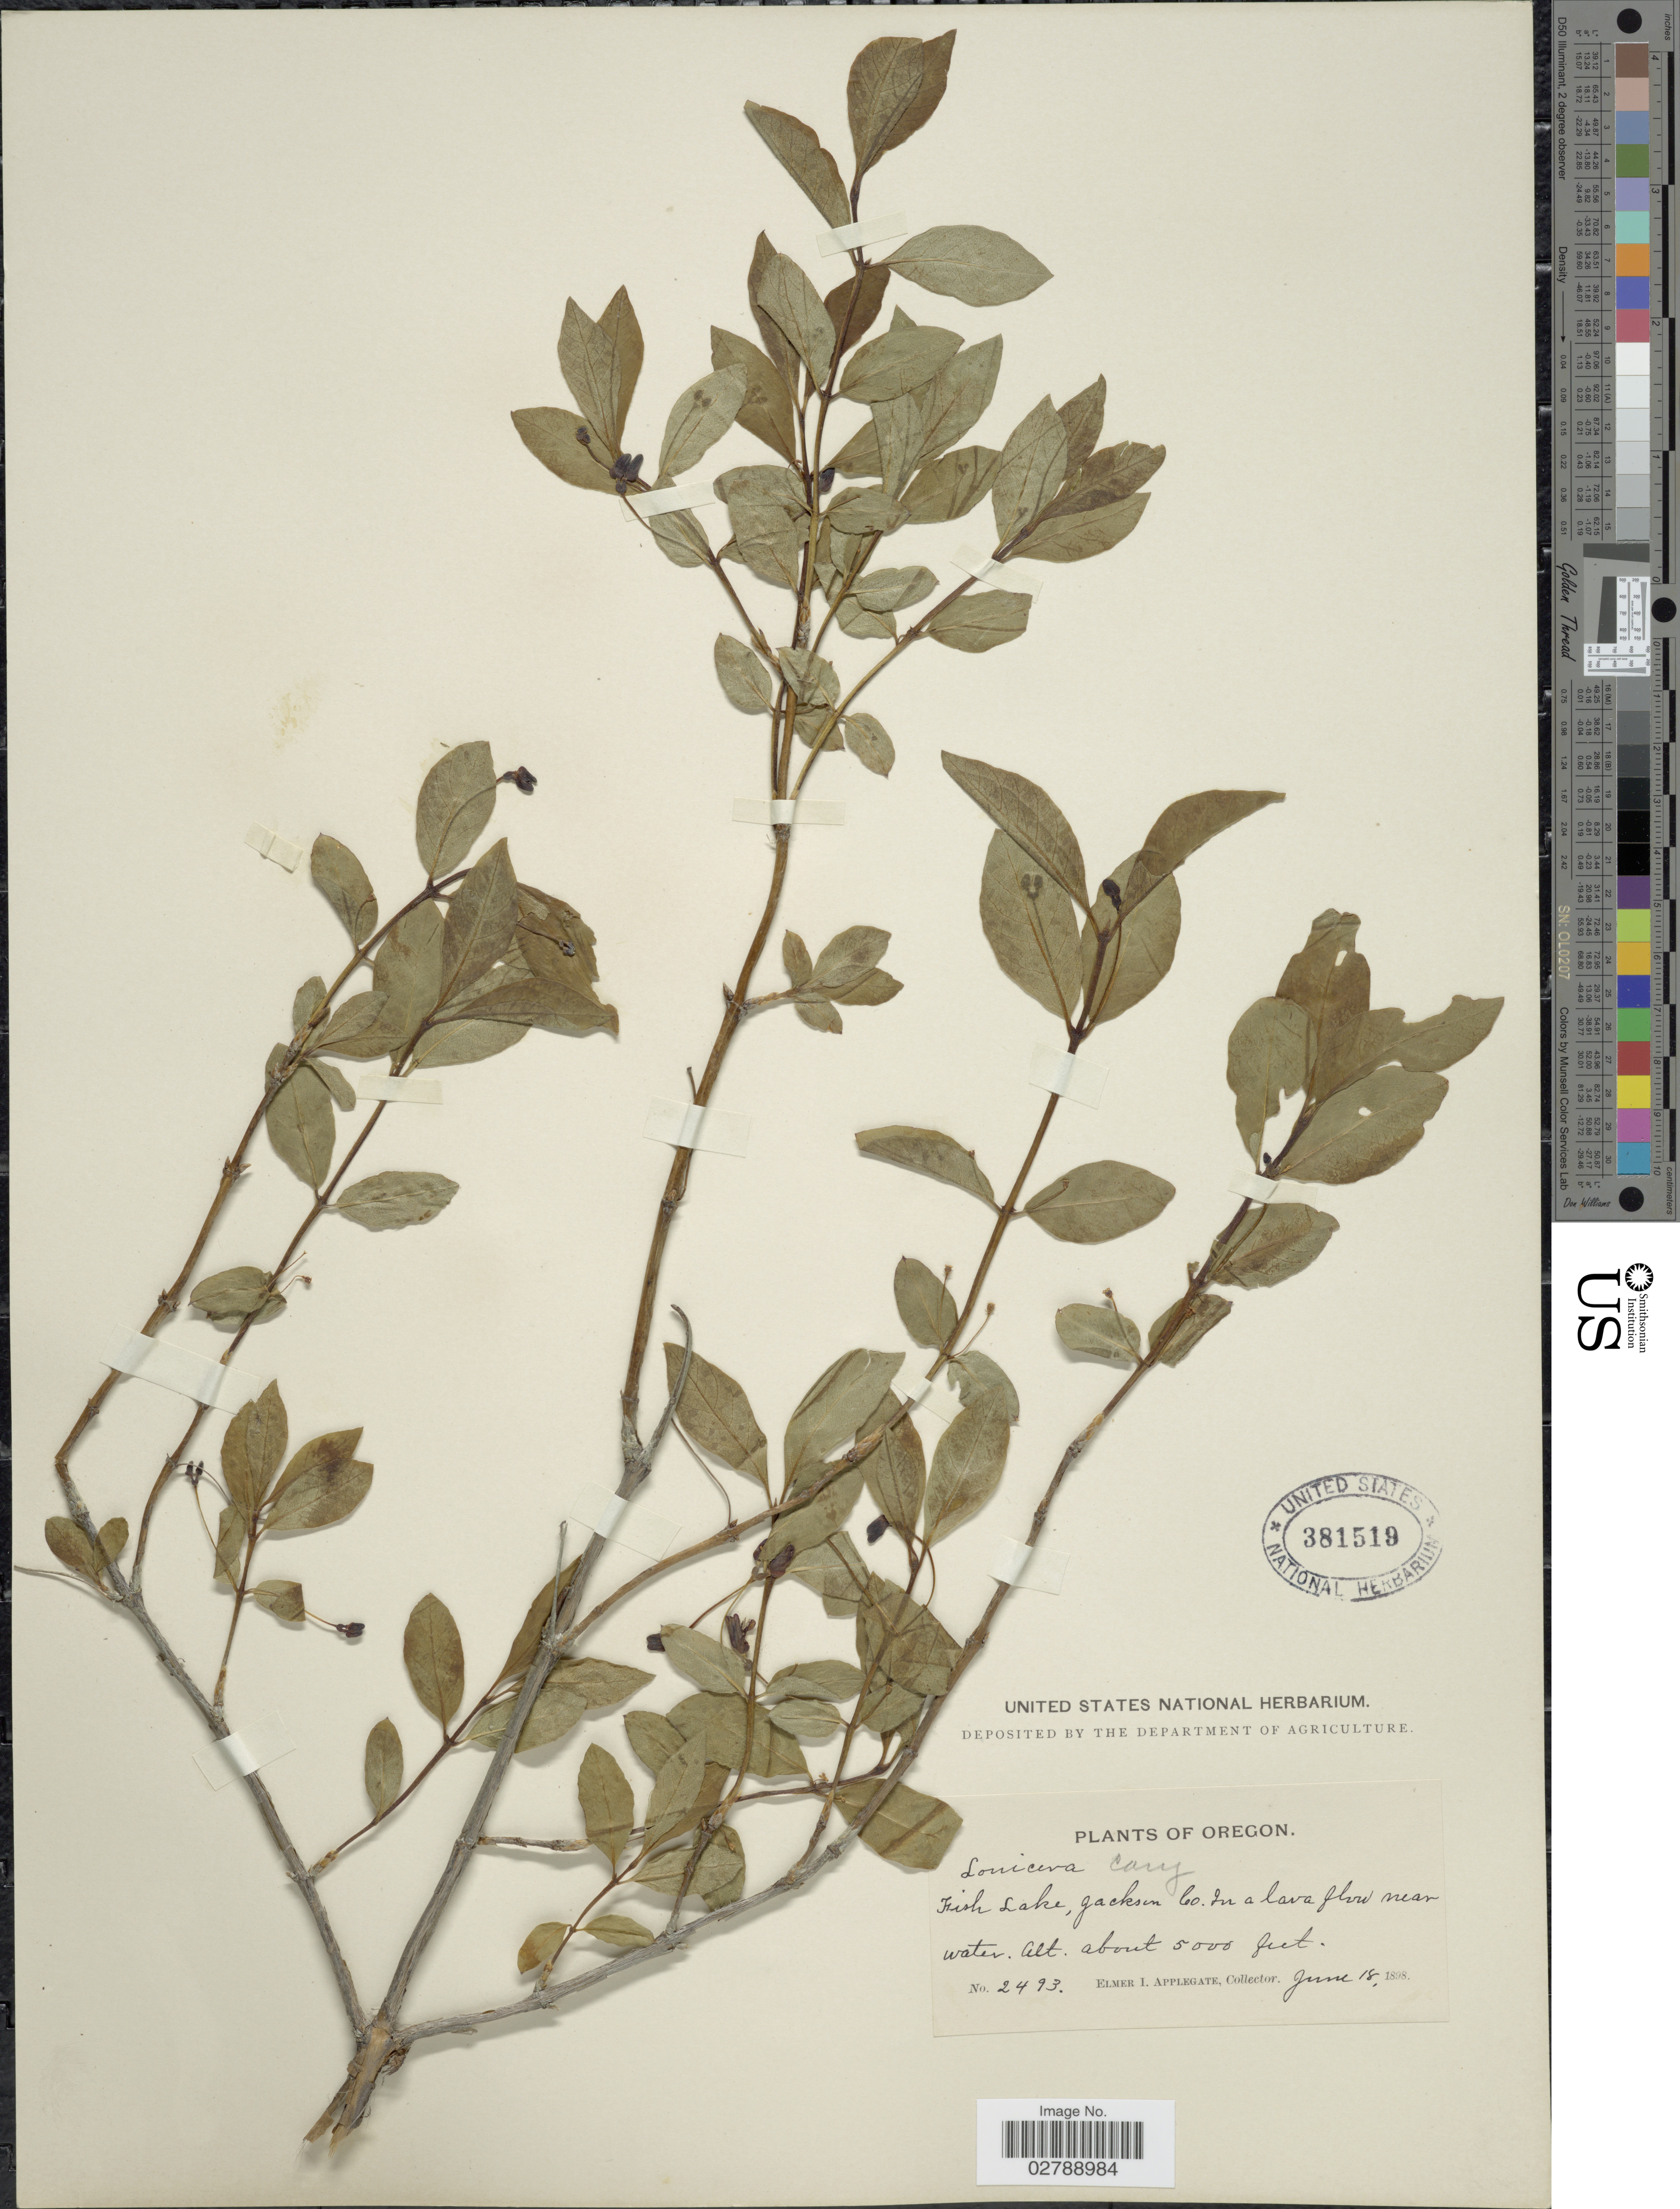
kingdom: Plantae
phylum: Tracheophyta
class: Magnoliopsida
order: Dipsacales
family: Caprifoliaceae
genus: Lonicera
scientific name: Lonicera conjugialis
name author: Kellogg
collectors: E. I. Applegate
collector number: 2493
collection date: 1898-06-18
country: United States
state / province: Oregon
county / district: Jackson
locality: Fish Lake, Jackson Co. In lava flow near water.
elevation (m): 1524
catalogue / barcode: US 381519